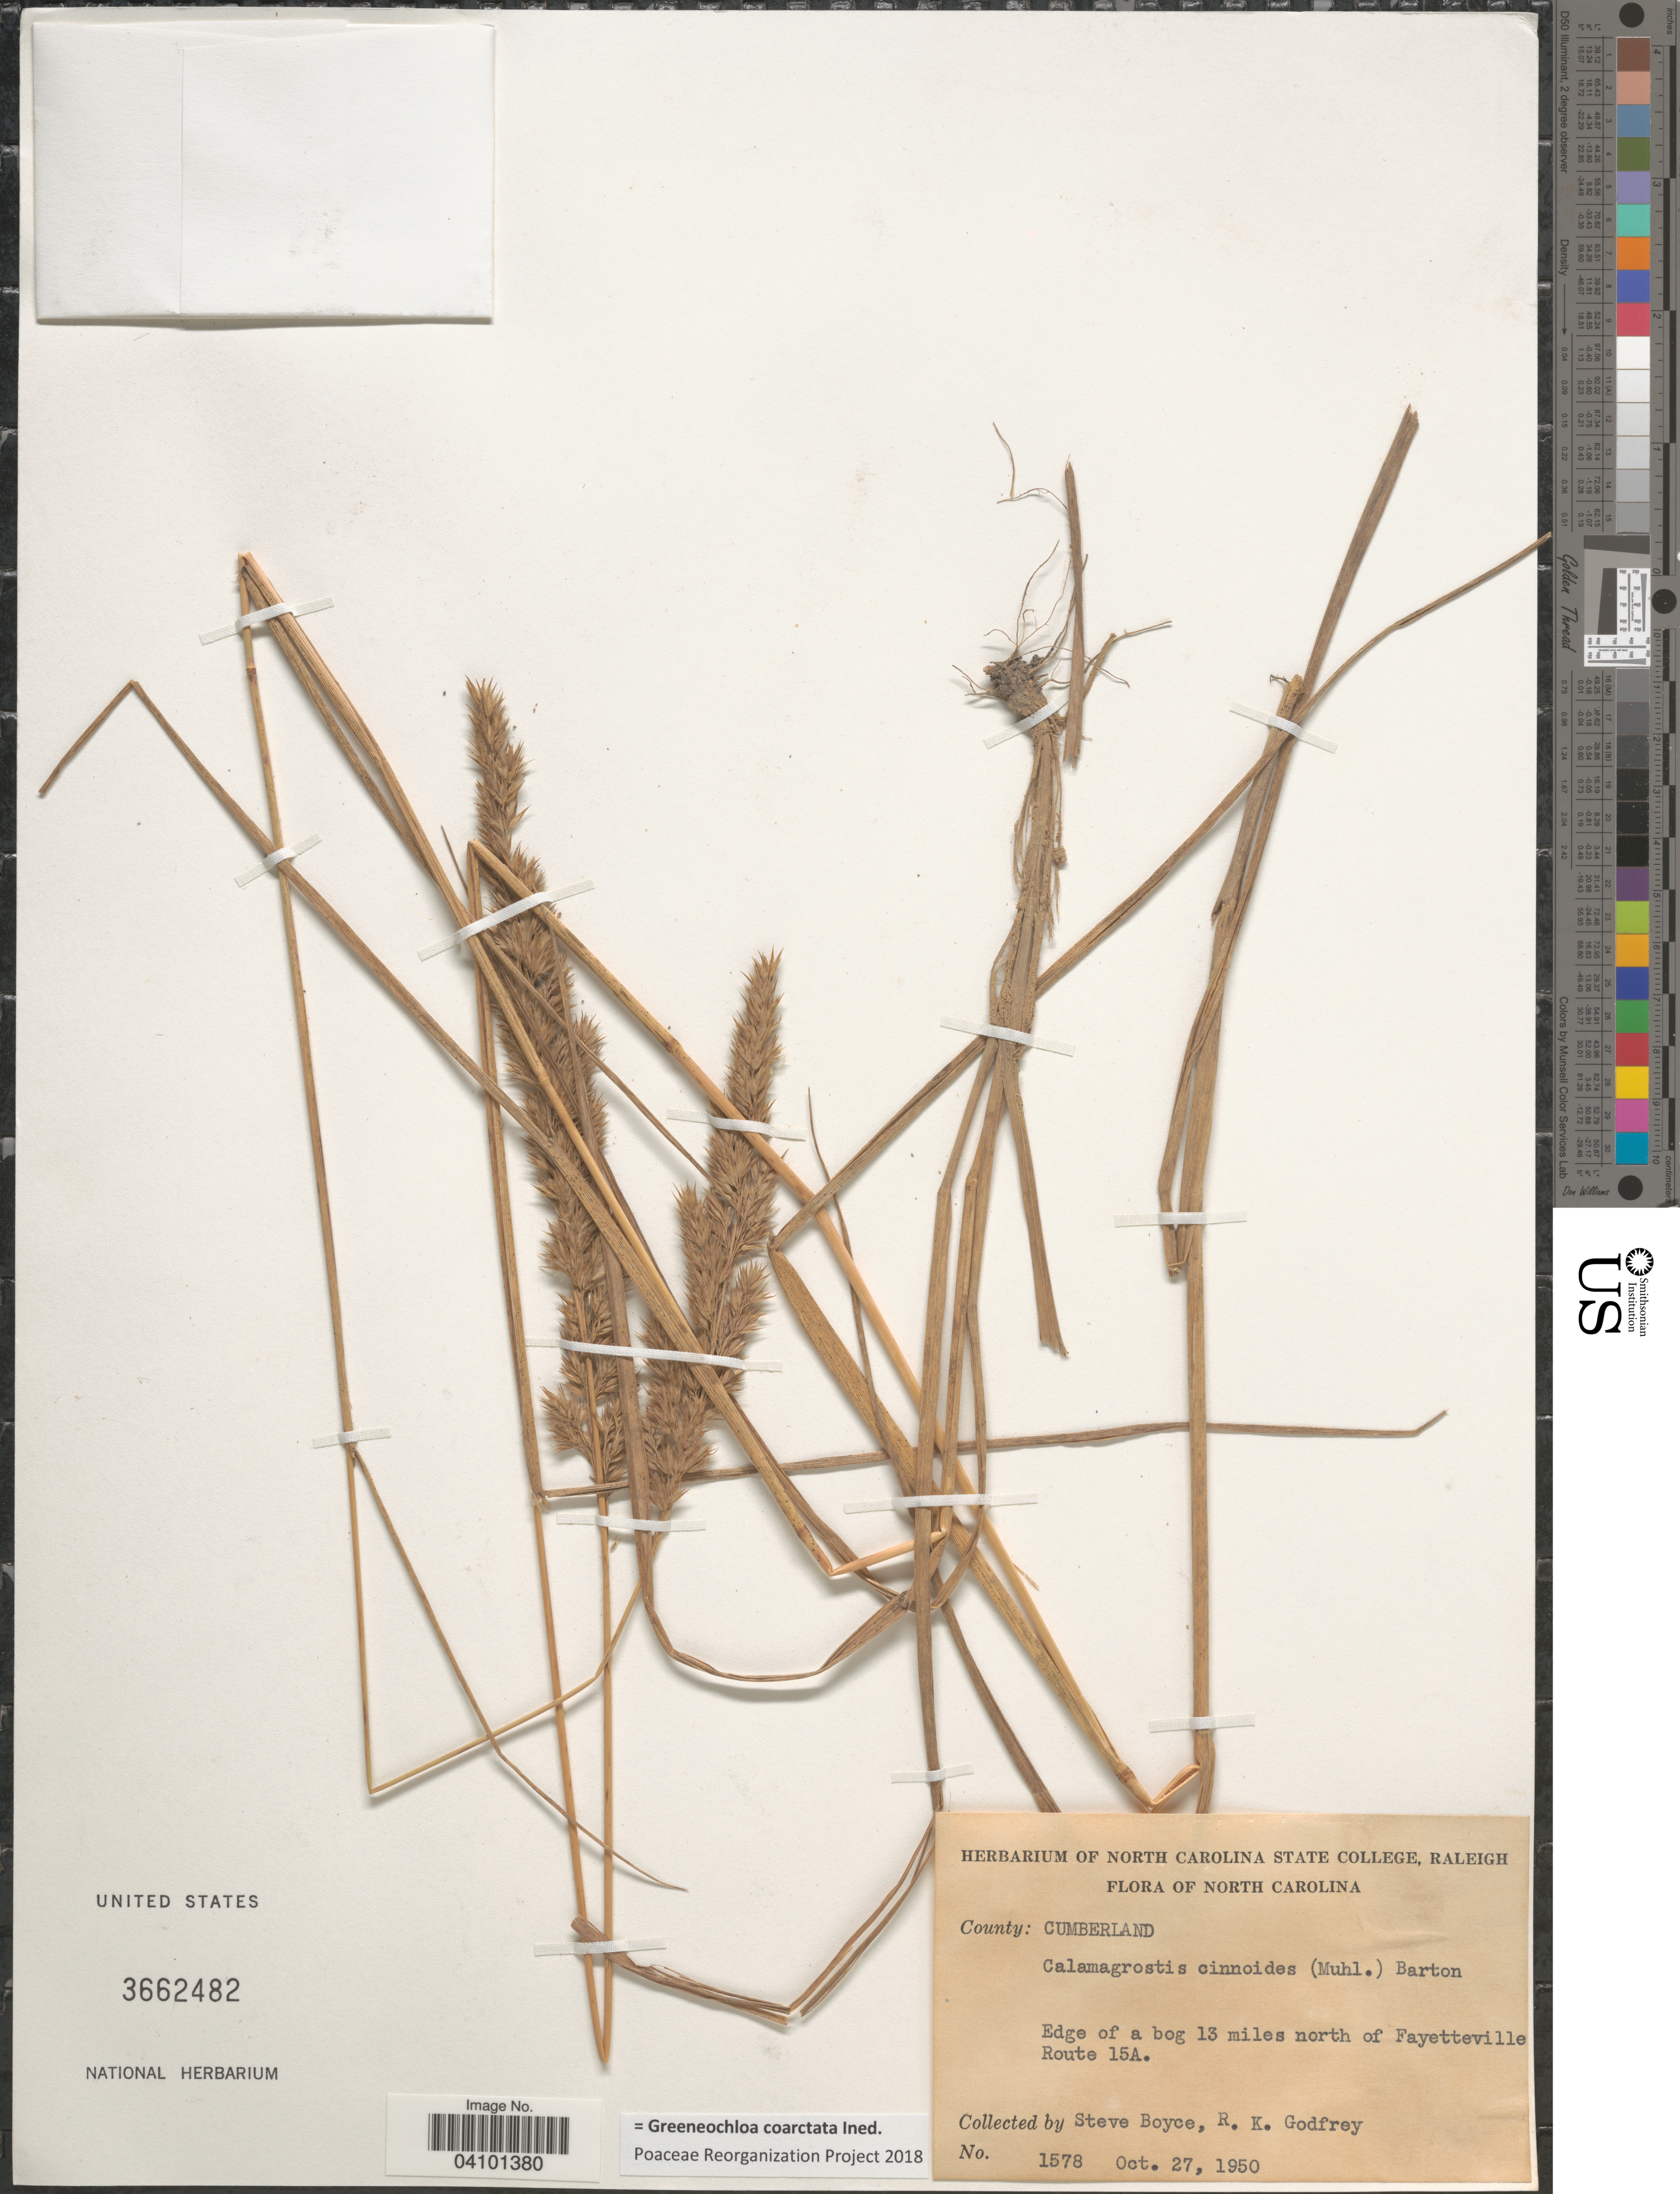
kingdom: Plantae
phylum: Tracheophyta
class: Liliopsida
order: Poales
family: Poaceae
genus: Greeneochloa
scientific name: Greeneochloa coarctata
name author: (Torr. ex Eaton) P.M. Peterson et al.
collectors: S. Boyce & R. K. Godfrey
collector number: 1578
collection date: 1950-10-27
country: United States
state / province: North Carolina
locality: County: Cumberland. Edge of a bog 13 miles north of Fayetteville Route 15A.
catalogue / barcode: US 3662482